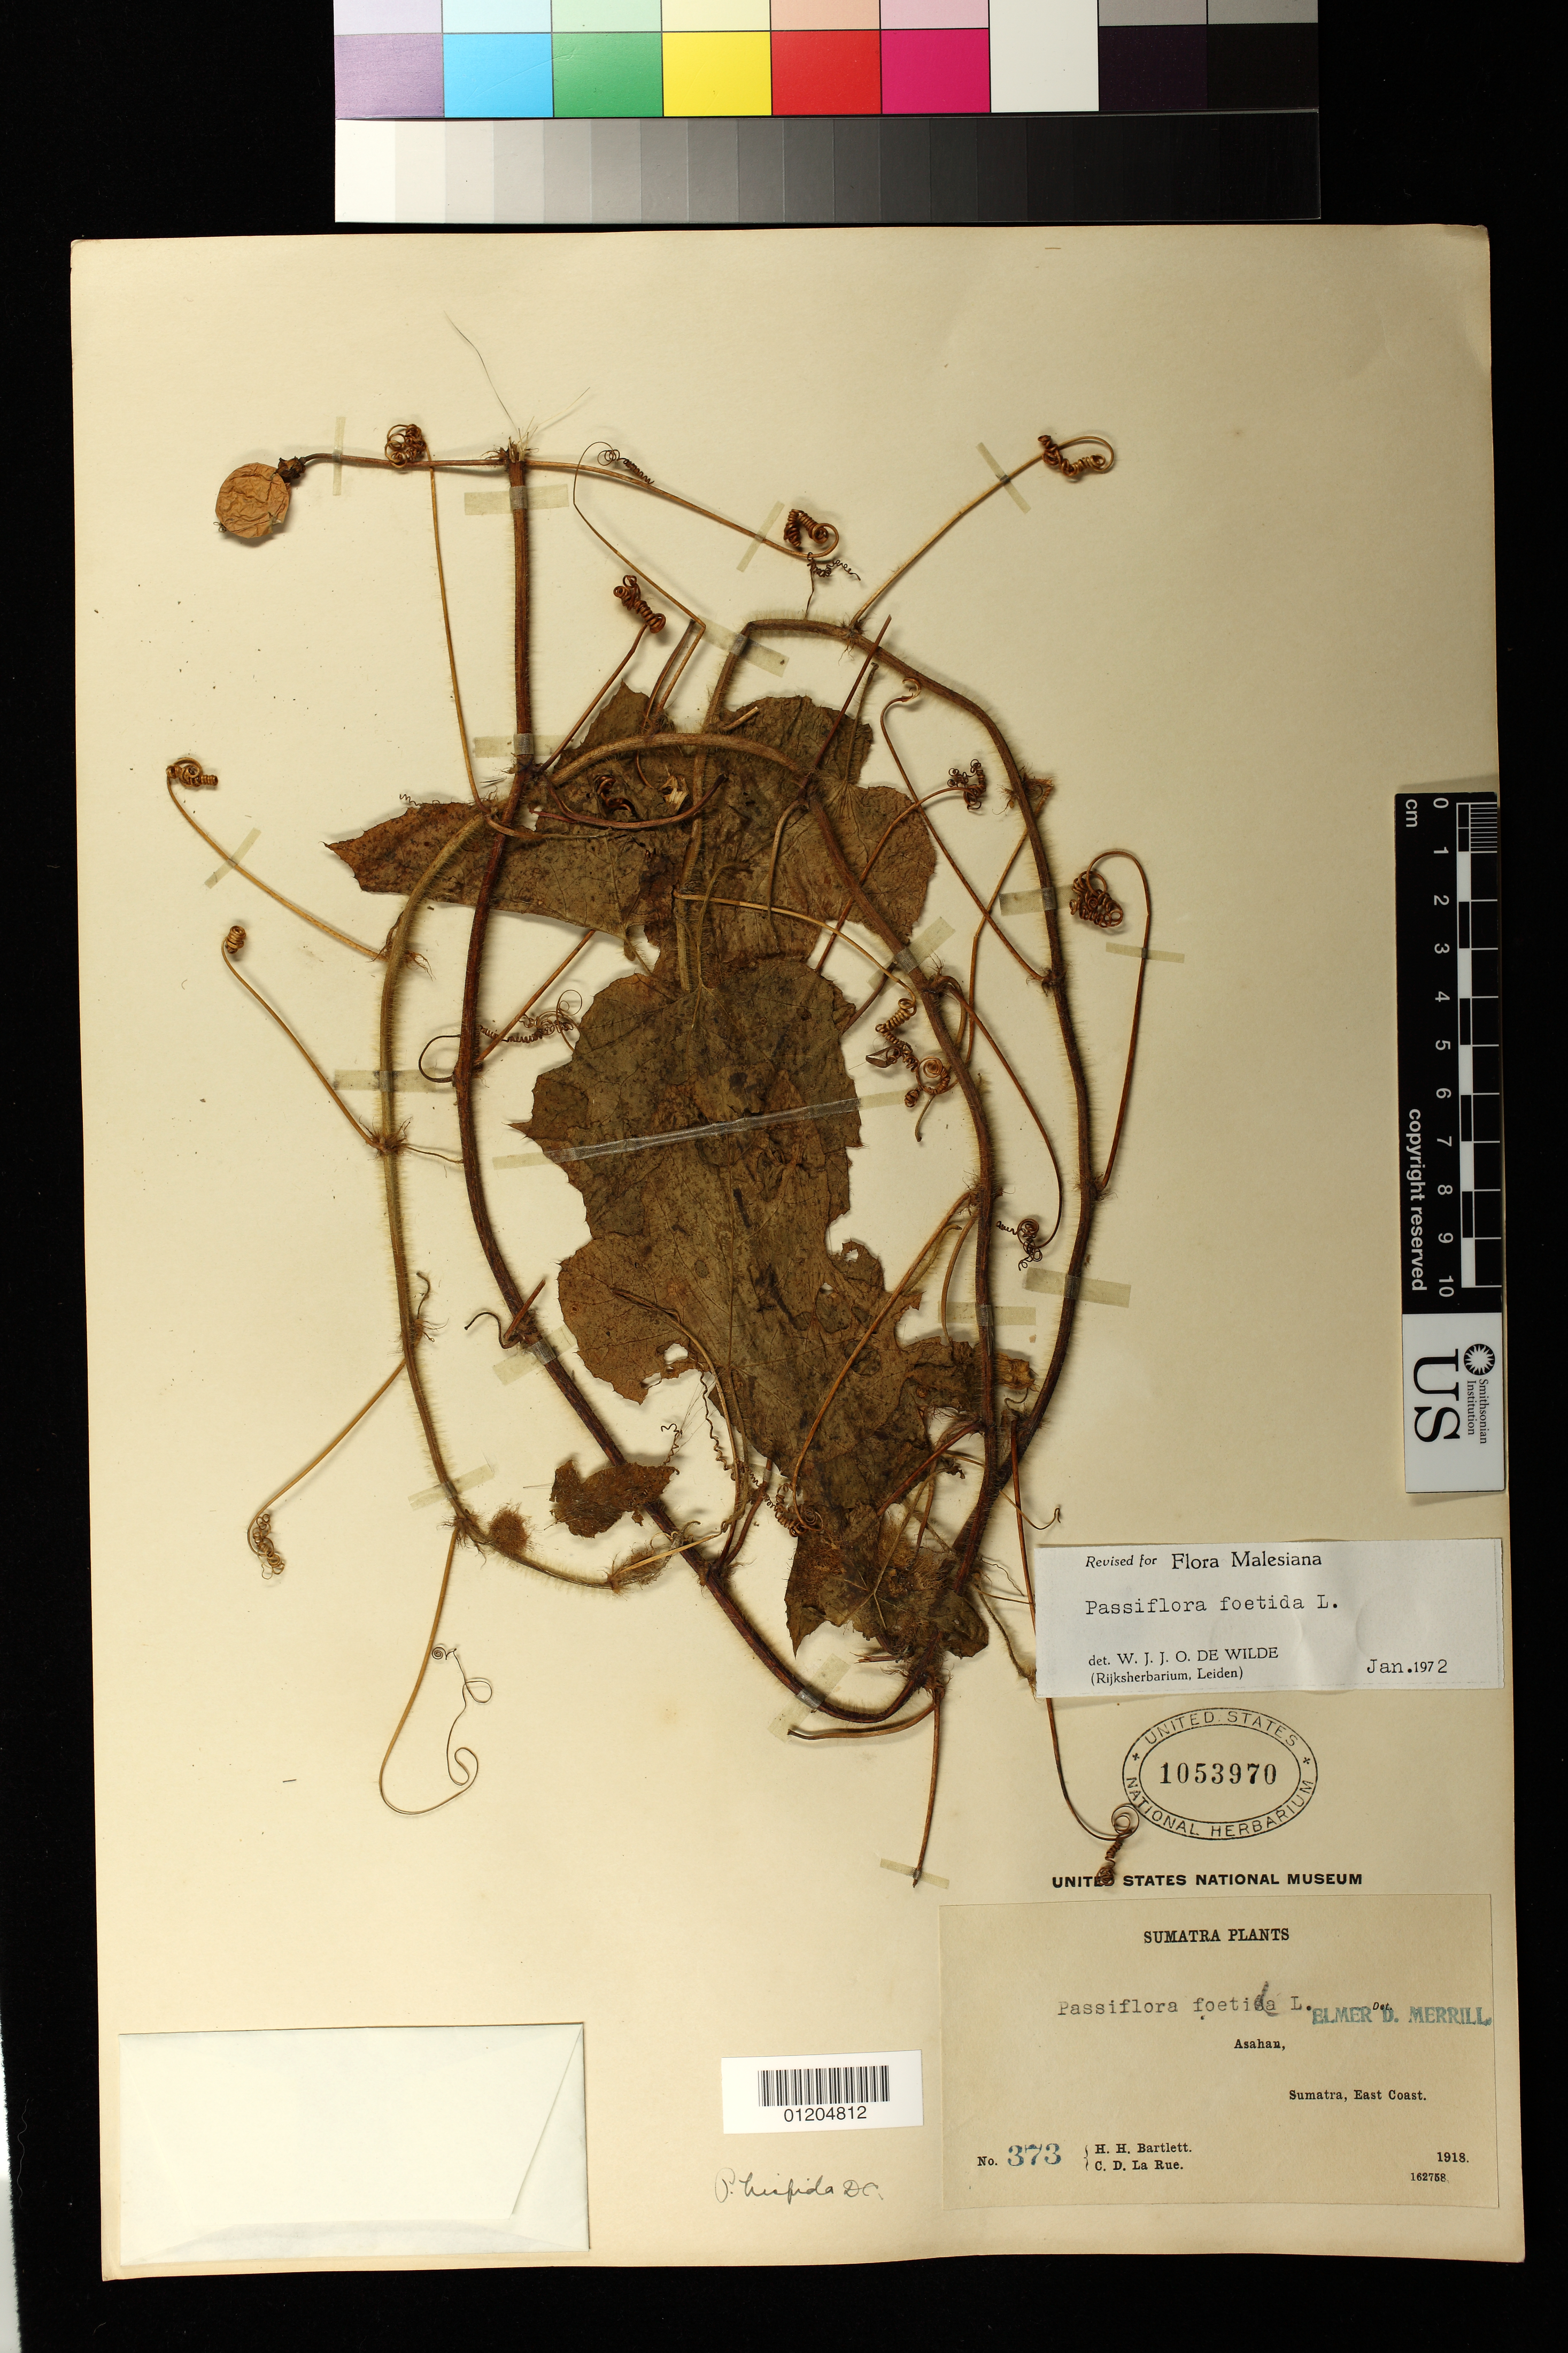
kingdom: Plantae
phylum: Tracheophyta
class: Magnoliopsida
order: Malpighiales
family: Passifloraceae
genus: Passiflora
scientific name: Passiflora foetida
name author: L.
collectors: H. H. Bartlett & C. La Rue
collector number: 373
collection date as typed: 1918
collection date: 1918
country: Indonesia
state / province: Sumatra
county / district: Sumatera Utara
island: Sumatra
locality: Asahan, Sumatra, East Coast.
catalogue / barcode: US 1053970